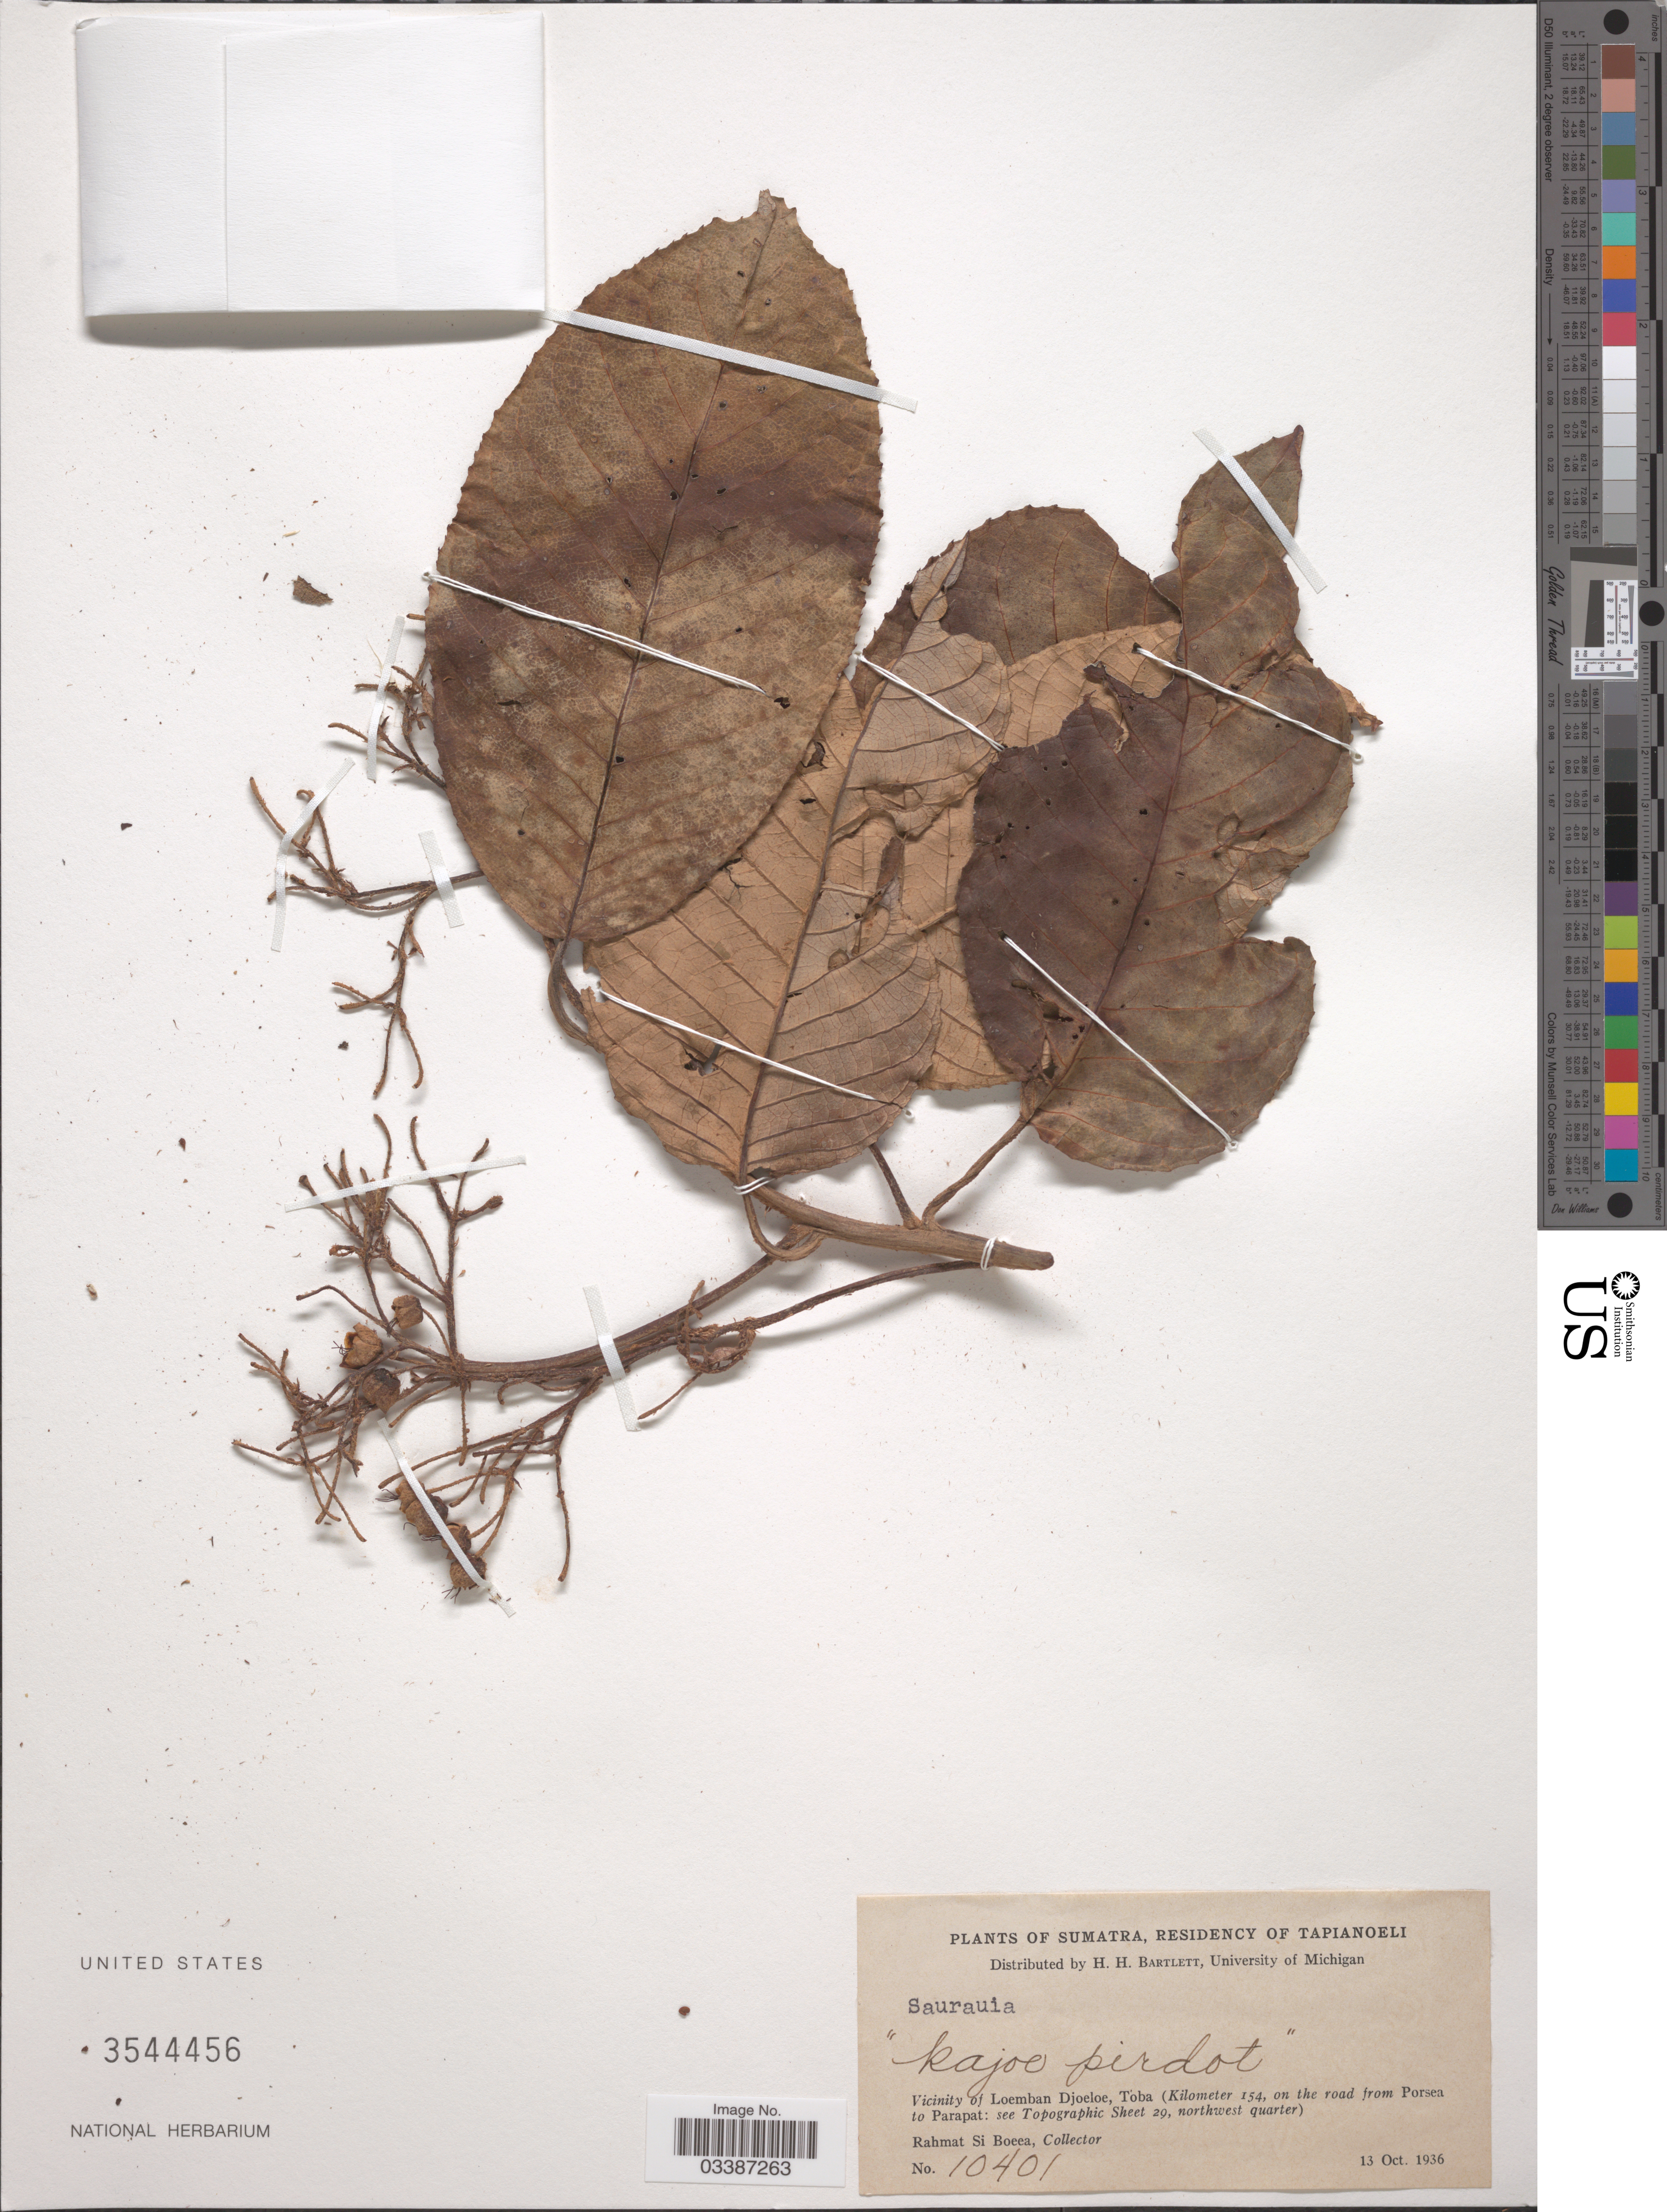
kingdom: Plantae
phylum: Tracheophyta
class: Magnoliopsida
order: Ericales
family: Actinidiaceae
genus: Saurauia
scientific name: Saurauia sp.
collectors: Rahmat Si Boeea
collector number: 10401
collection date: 1936-10-13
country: Indonesia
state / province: Sumatra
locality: Residency of Tapianoeli. Vicinity of Loemban Djoeloe, Toba (Kilometer 154, on the road from Porsea to Parapat: see Topographic Sheet 29, northwest quarter).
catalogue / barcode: US 3544456